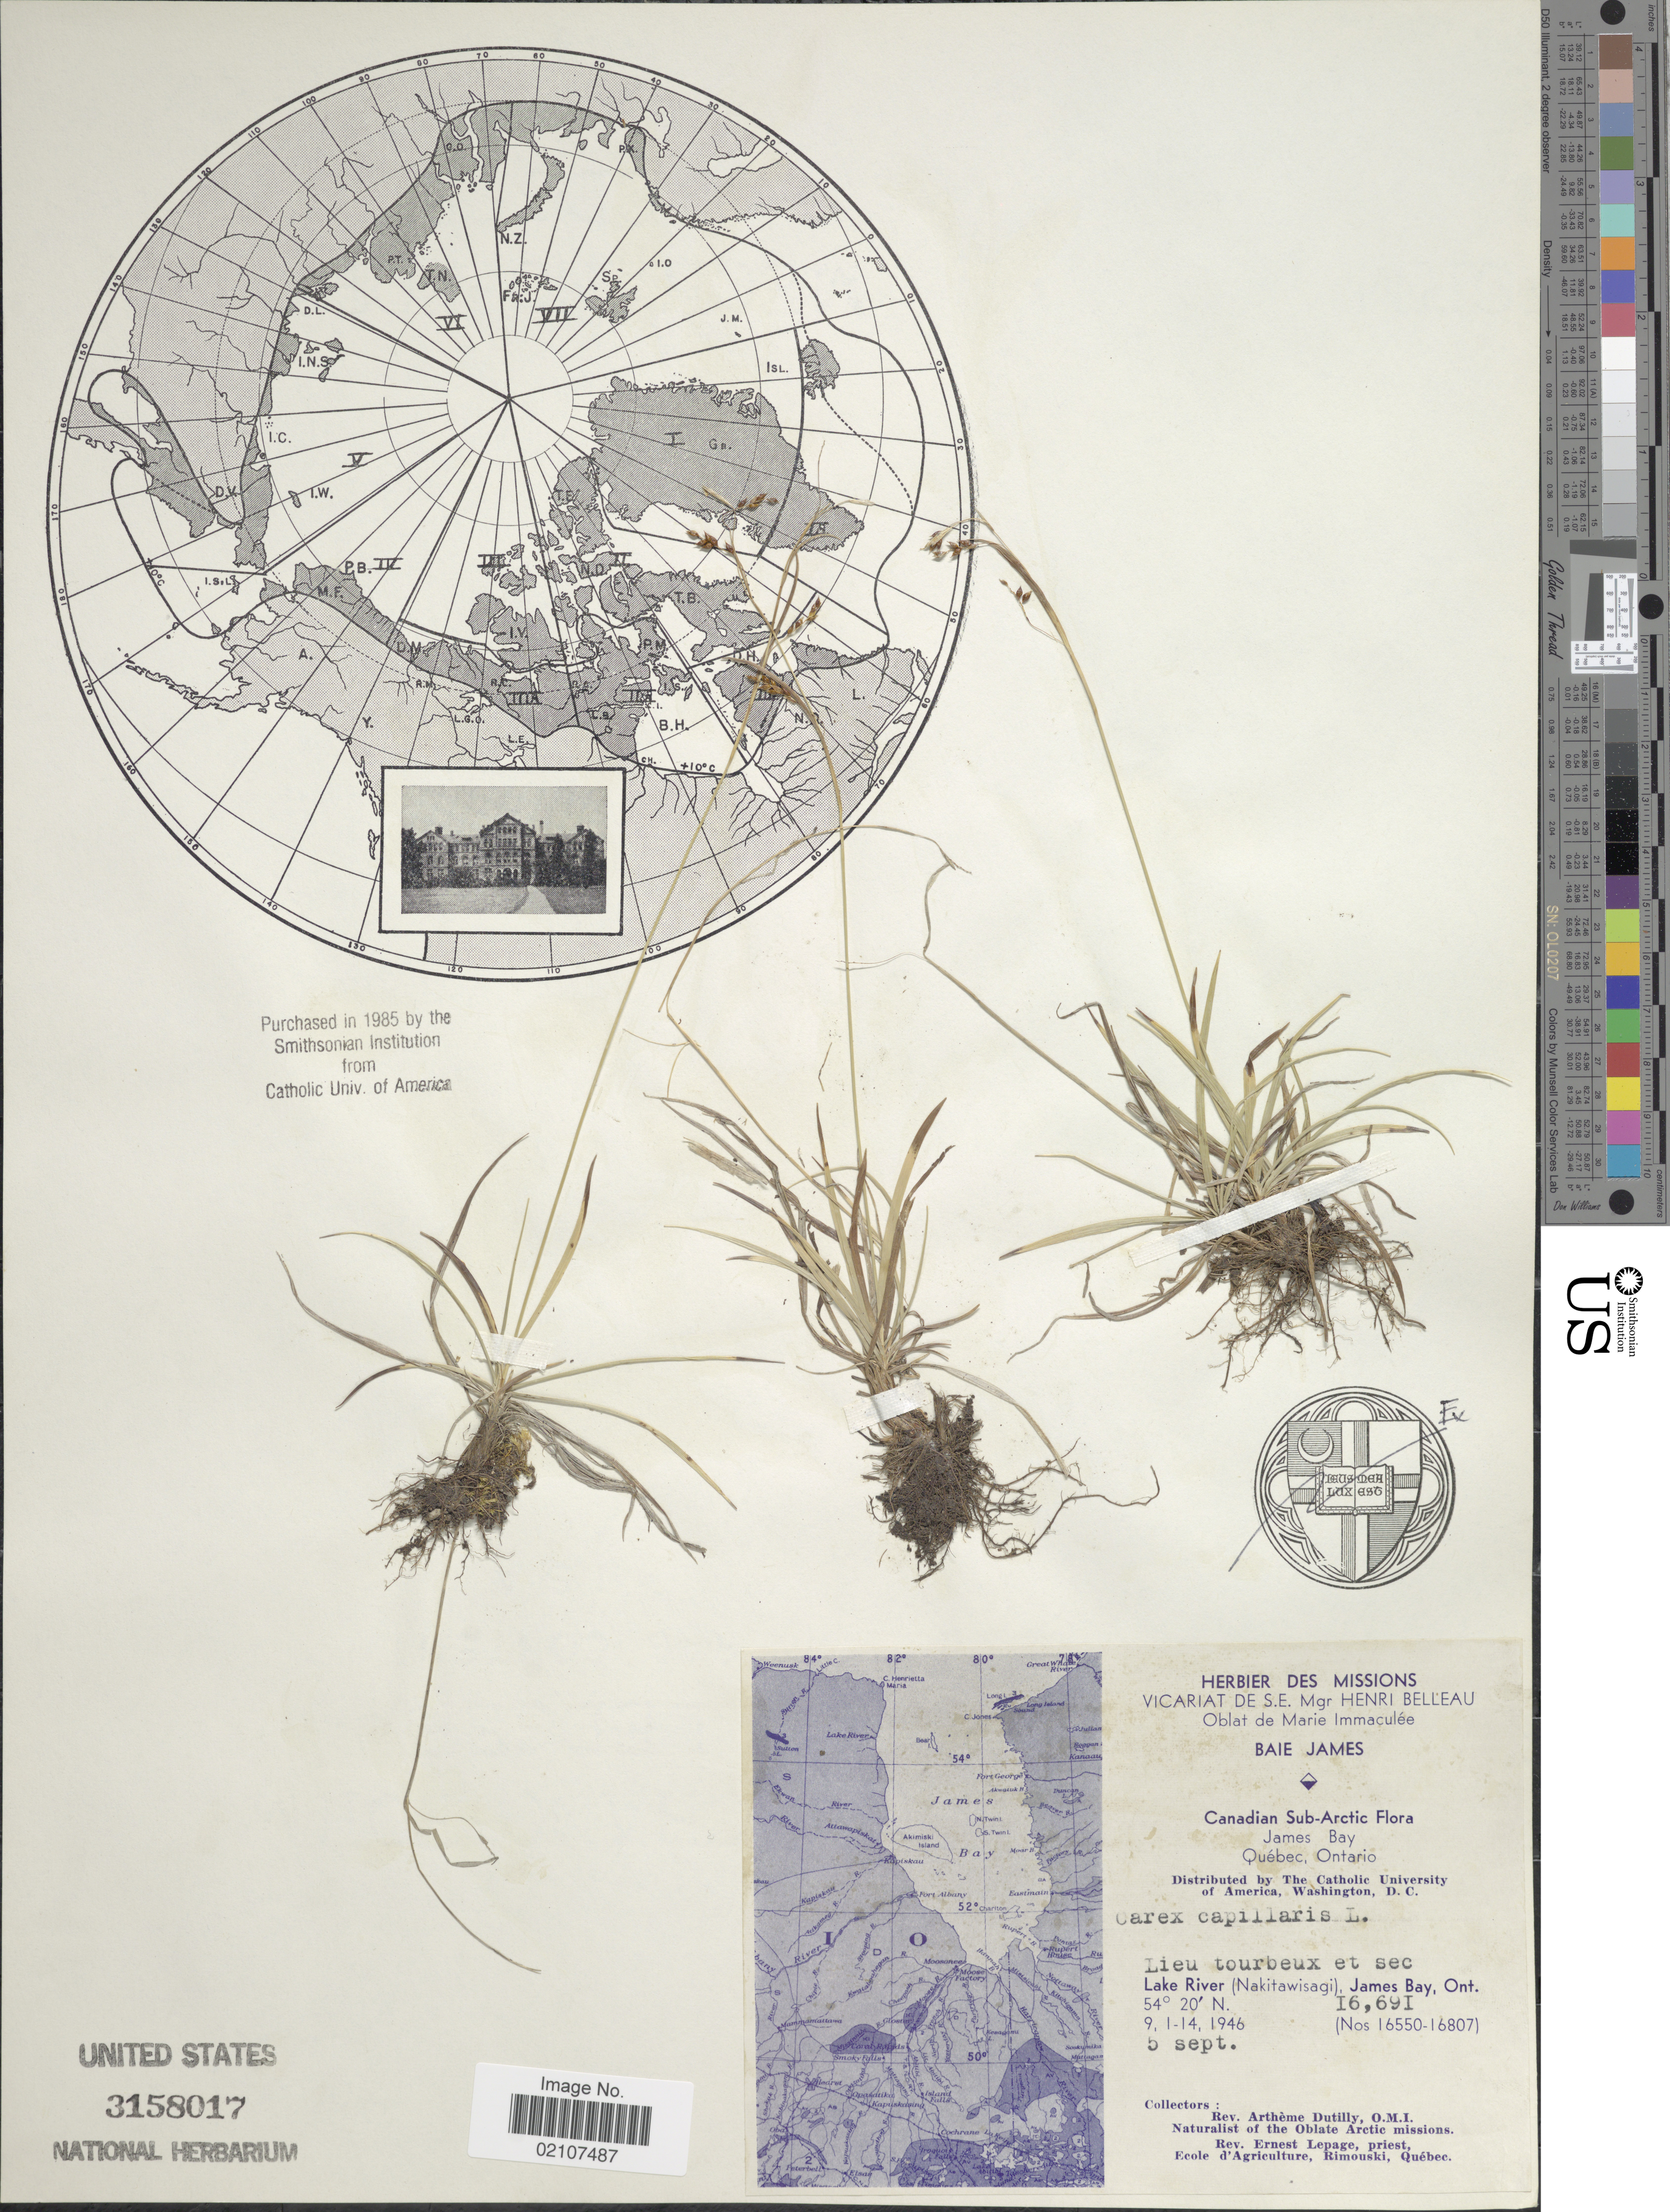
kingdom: Plantae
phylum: Tracheophyta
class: Liliopsida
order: Poales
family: Cyperaceae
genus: Carex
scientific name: Carex capillaris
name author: L.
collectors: A. Dutilly & E. Lepage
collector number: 16691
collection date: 1946-09-05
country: Canada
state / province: Ontario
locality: Canadian Sub-Arctic, James Bay, Lieu tourbeux et sec, Lake River (Nakitawisagi), James Bay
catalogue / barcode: US 3158017